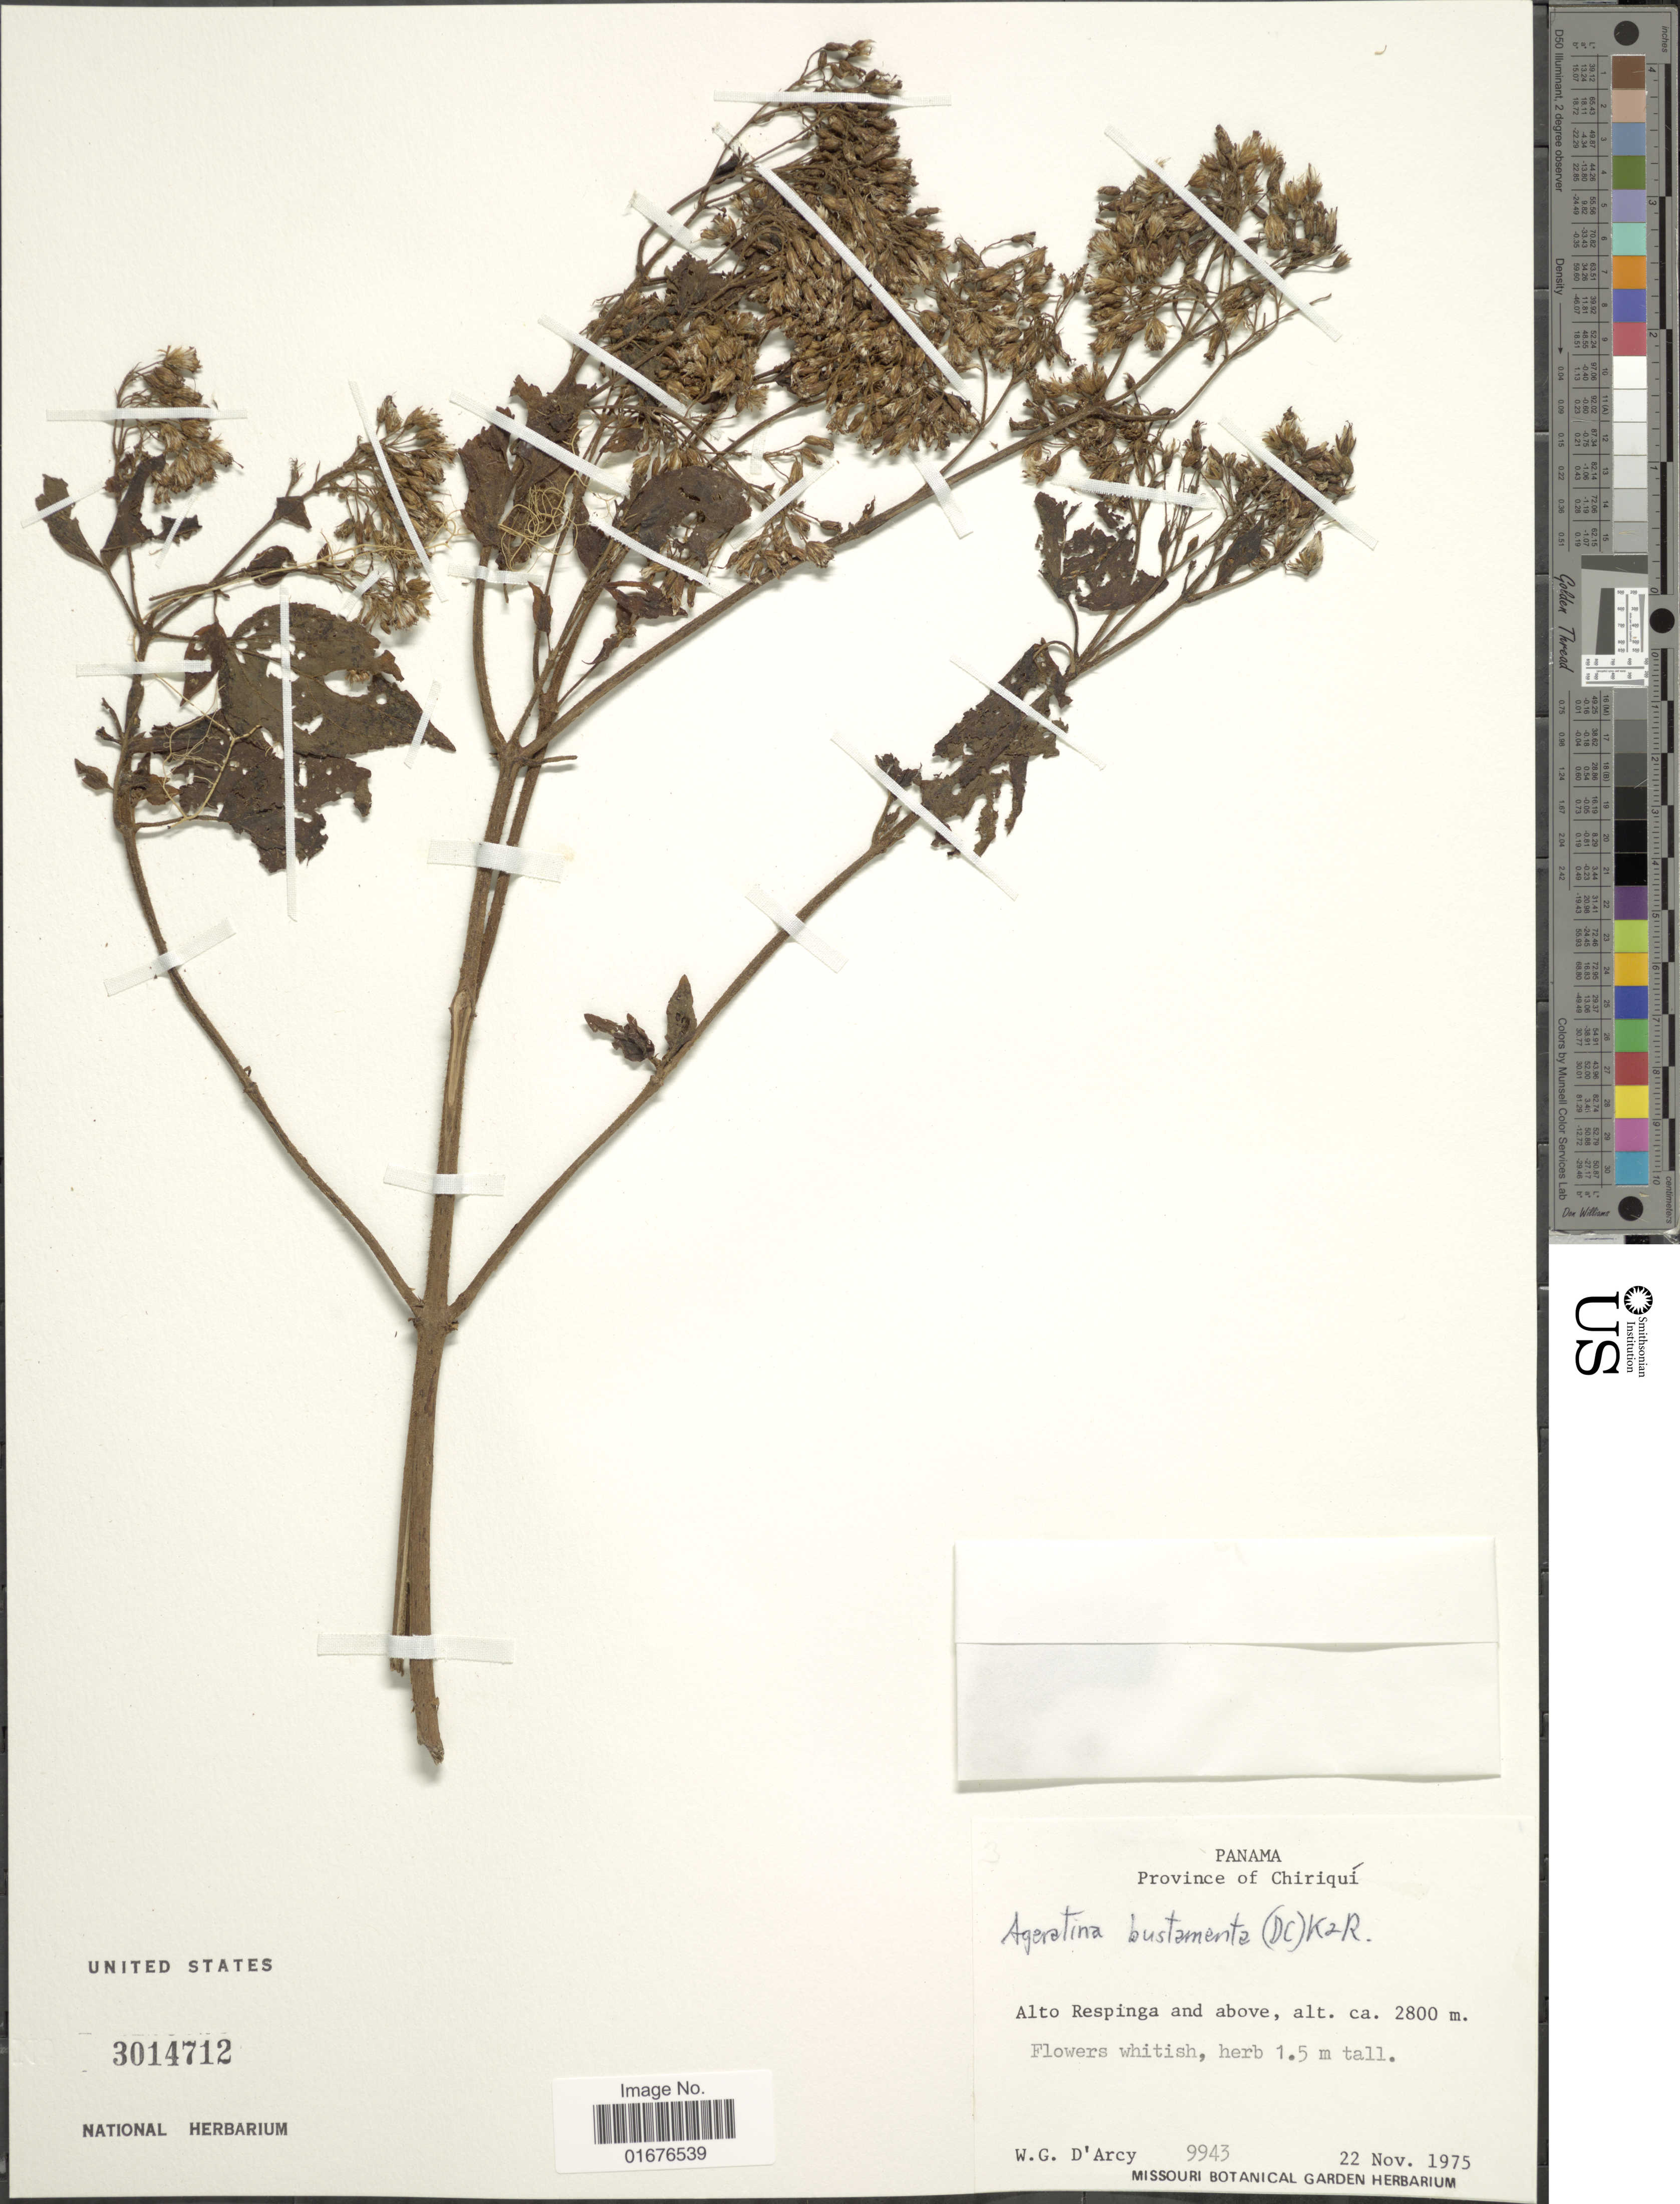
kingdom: Plantae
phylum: Tracheophyta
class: Magnoliopsida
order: Asterales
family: Asteraceae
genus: Ageratina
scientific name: Ageratina pichinchensis var. bustamenta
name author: (DC.) R.M. King & H. Rob.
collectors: W. G. D'Arcy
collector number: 9943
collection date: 1975-11-22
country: Panama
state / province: Chiriqui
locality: Alto Respinga and above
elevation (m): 2800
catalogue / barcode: US 3014712